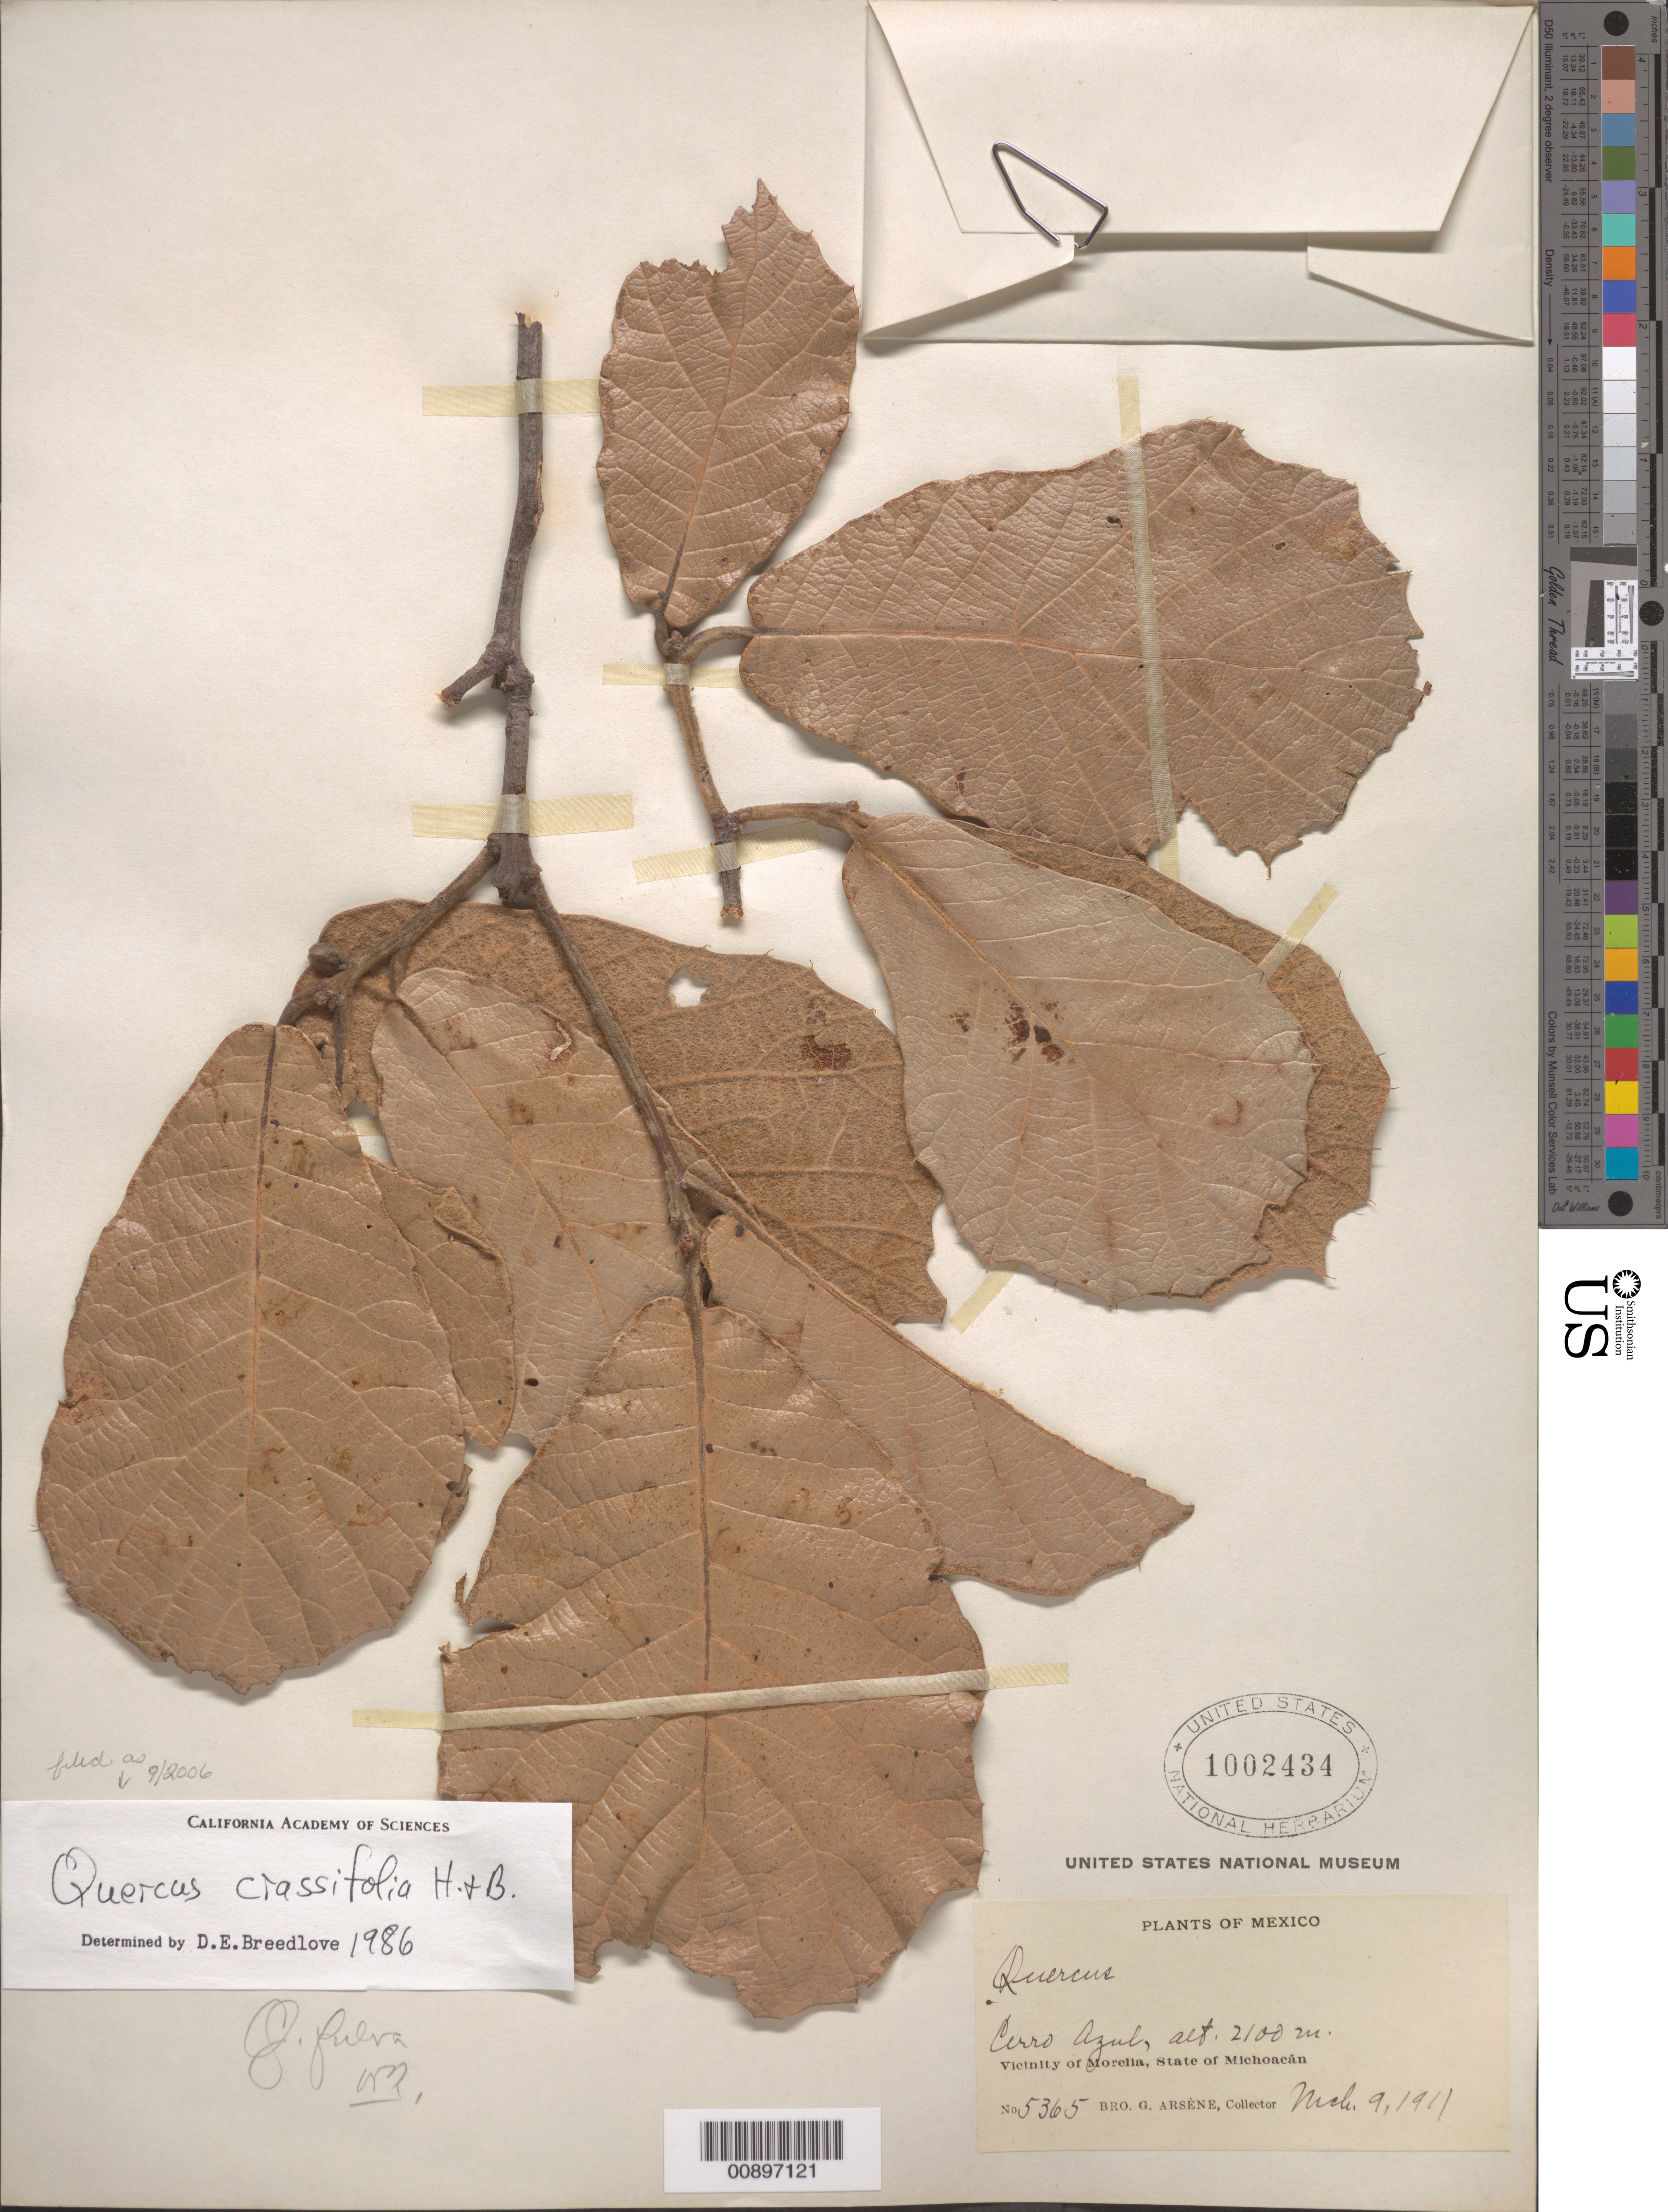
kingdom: Plantae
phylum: Tracheophyta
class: Magnoliopsida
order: Fagales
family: Fagaceae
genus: Quercus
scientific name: Quercus crassifolia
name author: Humb. & Bonpl.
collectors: Bro. G. Arsène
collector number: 5365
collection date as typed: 09 Mar 1911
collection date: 1911-03-09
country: Mexico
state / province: Michoacán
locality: Cerro Azul. Vicinity of Morelia, Michoacán.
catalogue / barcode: US 1002434